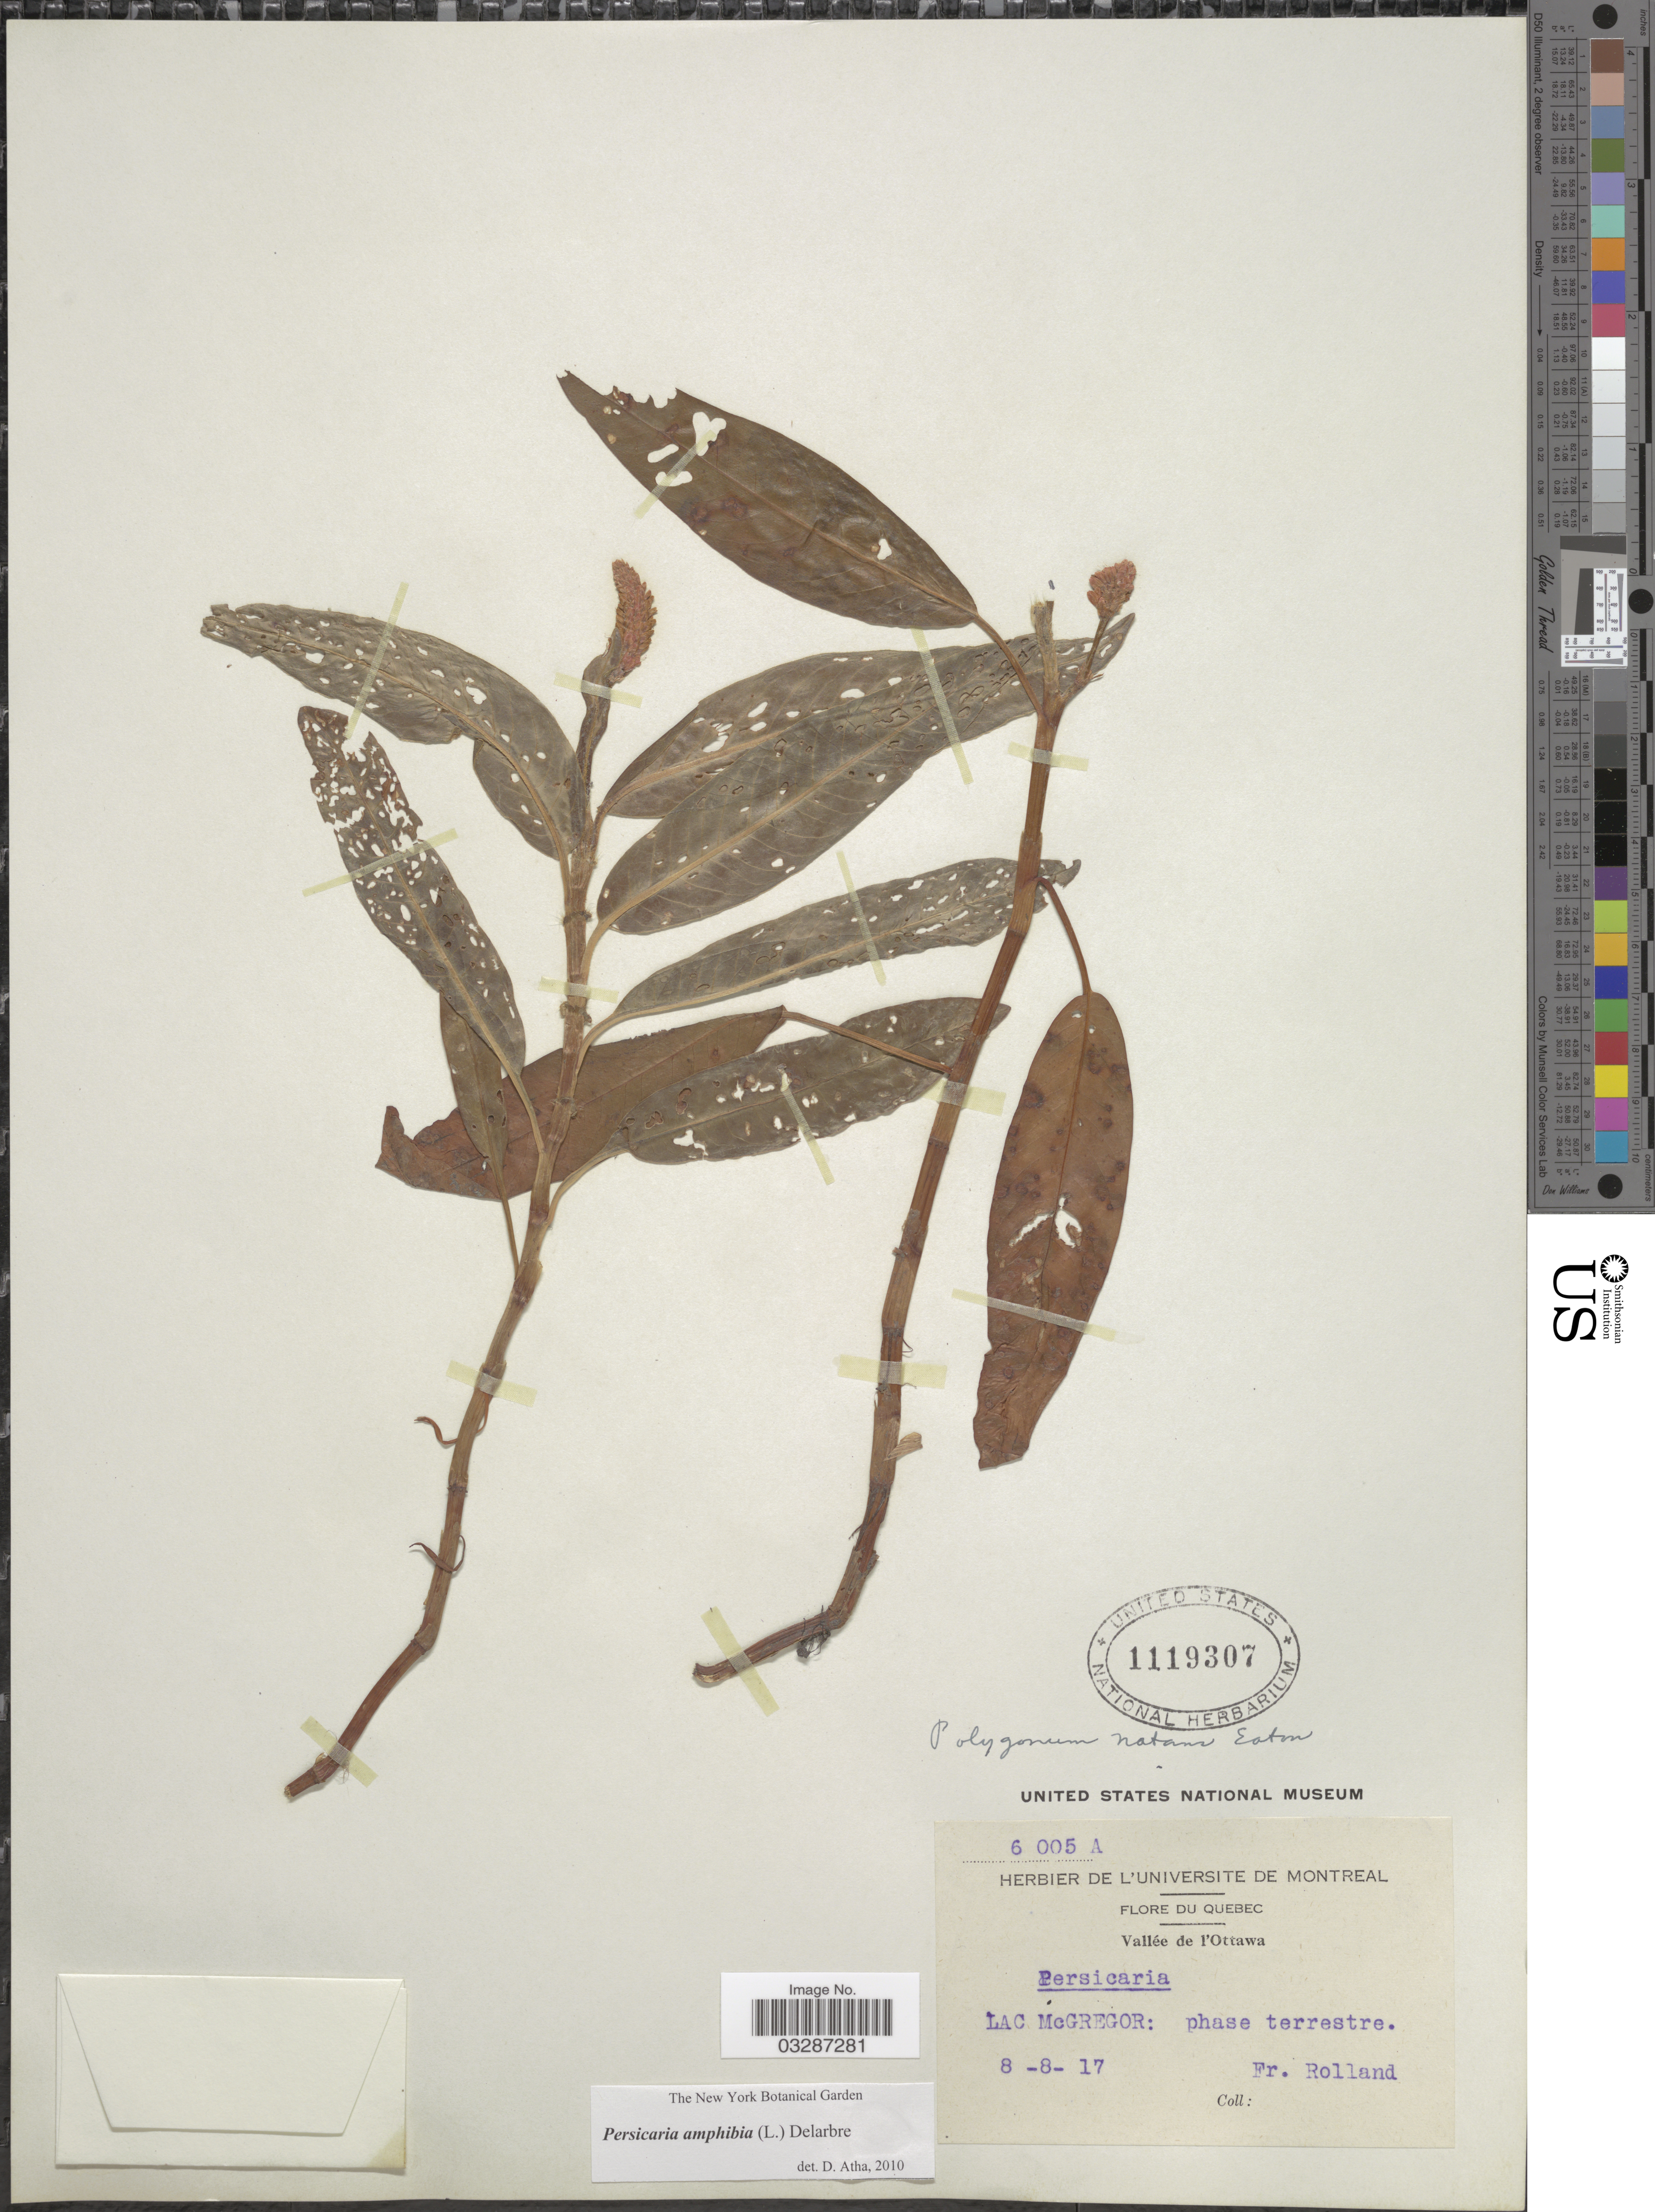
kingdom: Plantae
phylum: Tracheophyta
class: Magnoliopsida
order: Caryophyllales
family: Polygonaceae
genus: Persicaria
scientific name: Persicaria amphibia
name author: (L.) Delarbre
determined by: Atha, D. E.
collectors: F. Rolland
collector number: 6005A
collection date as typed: Transcribed d/m/y: 8/8/17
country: Canada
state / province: Quebec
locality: Vallée de l'Ottawa. Lac McGregor: phase terrestre.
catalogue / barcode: US 1119307